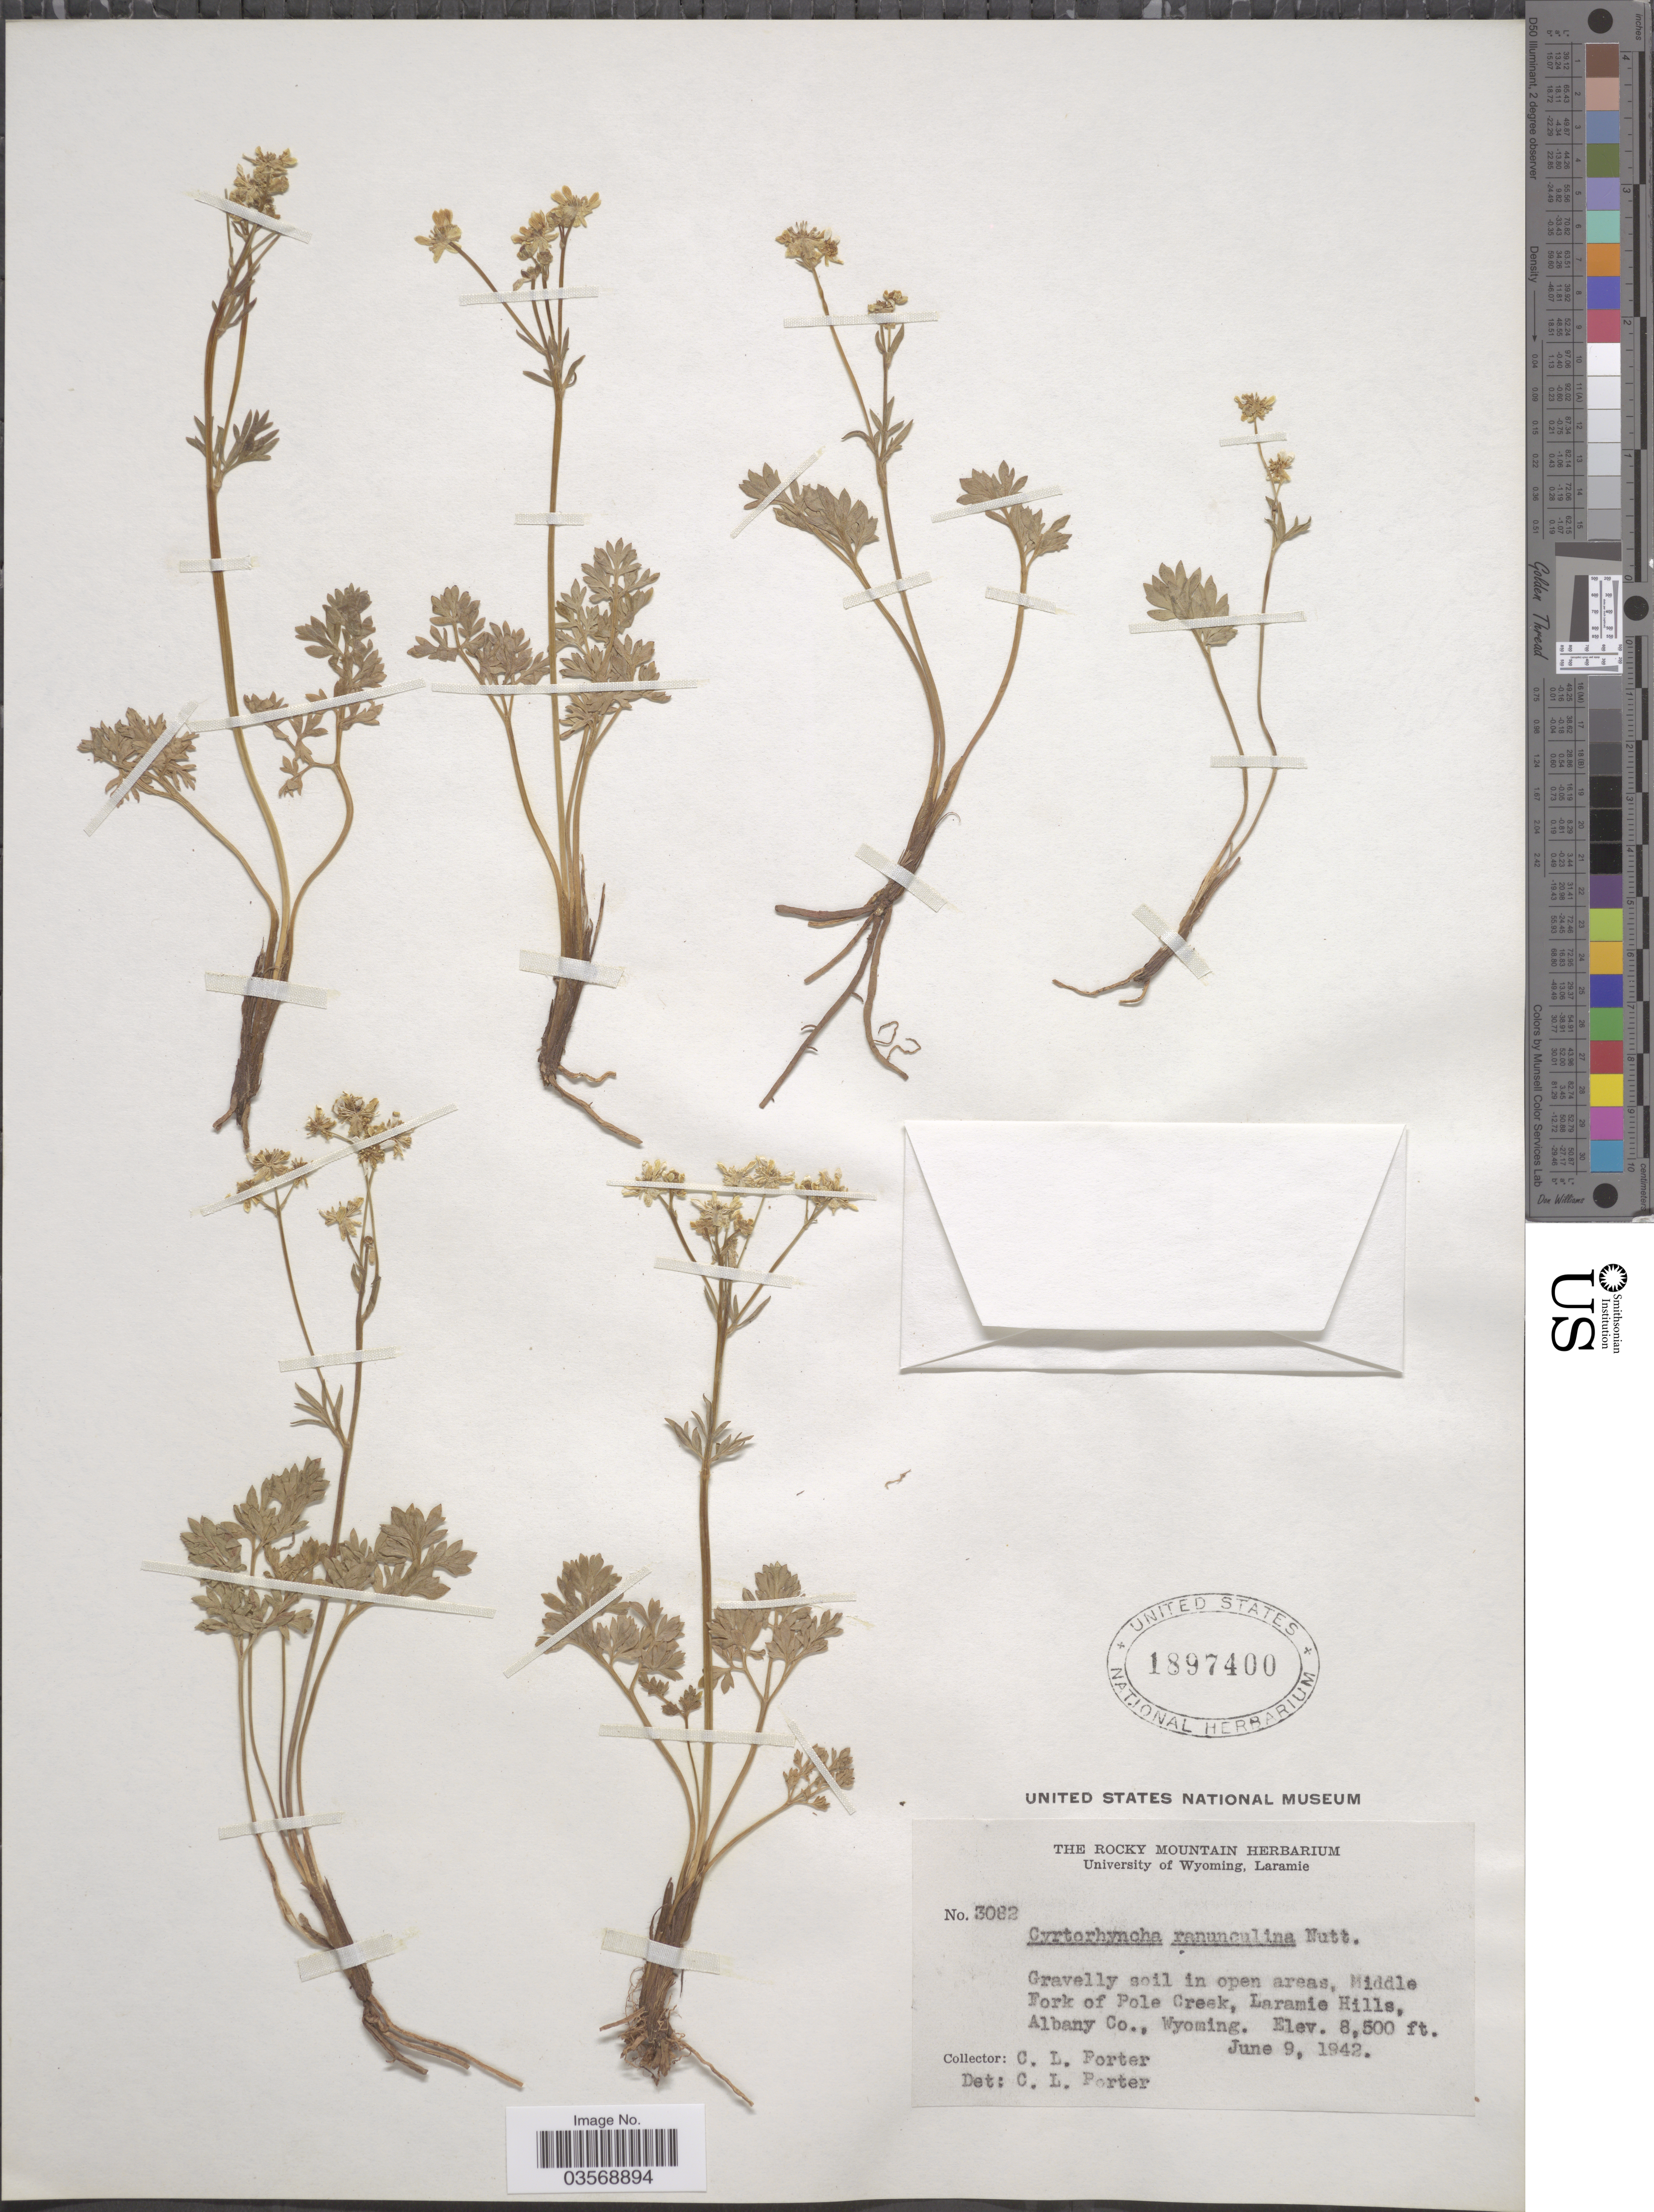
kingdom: Plantae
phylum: Tracheophyta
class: Magnoliopsida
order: Ranunculales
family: Ranunculaceae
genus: Ranunculus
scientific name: Ranunculus ranunculinus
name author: (Nutt.) Rydb.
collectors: C. L. Porter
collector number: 3082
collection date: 1942-06-09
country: United States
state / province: Wyoming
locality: Middle Fork of Pole Creek, Laramie Hills, Albany Co.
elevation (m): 2591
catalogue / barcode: US 1897400